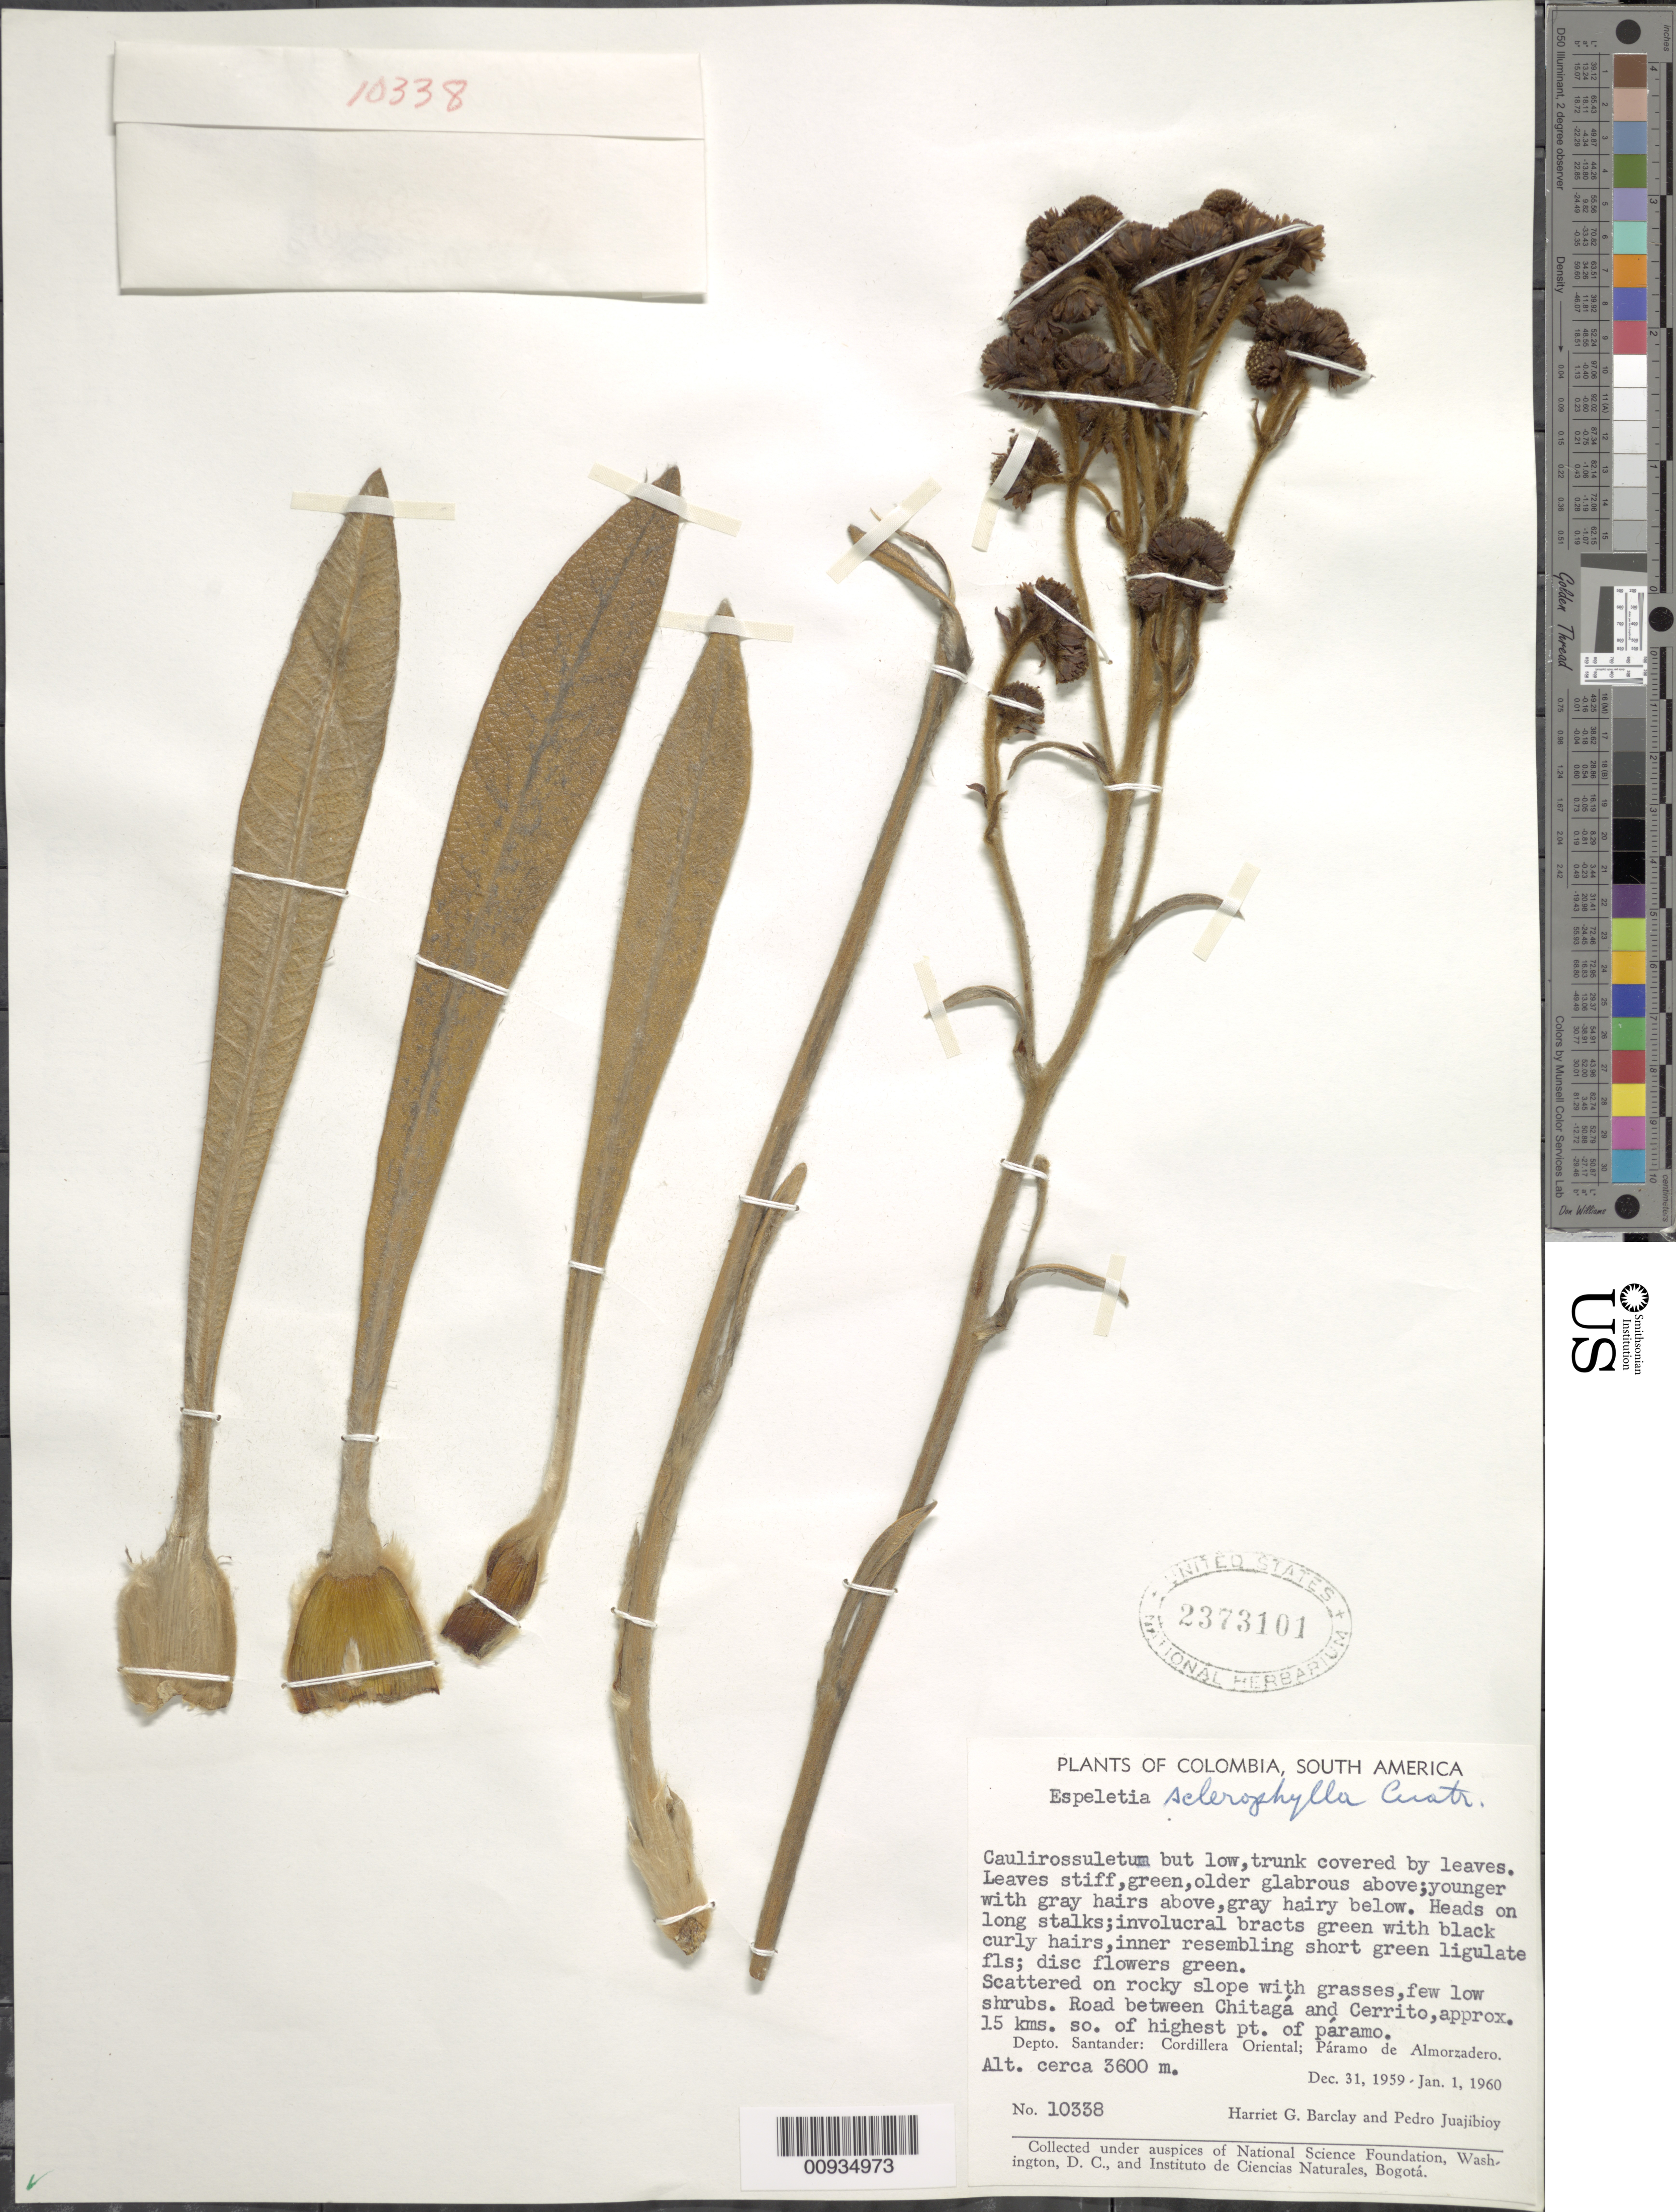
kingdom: Plantae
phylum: Tracheophyta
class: Magnoliopsida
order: Asterales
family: Asteraceae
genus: Espeletiopsis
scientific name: Espeletiopsis sclerophylla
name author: (Cuatrec.) Cuatrec.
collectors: H. G. Barclay & P. Juajibioy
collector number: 10339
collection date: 1959-12-31/1960-01-01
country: Colombia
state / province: Santander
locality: Páramo de Almorzadero. Road between Chitaagá and Cerrito, approx. 7 km SO of the highest point of páramo. Cordillera Oriental.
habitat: Rocky slope dominated by Espeletias and grasses, above large cienaga (wet area)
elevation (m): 3700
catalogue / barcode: US 2373102